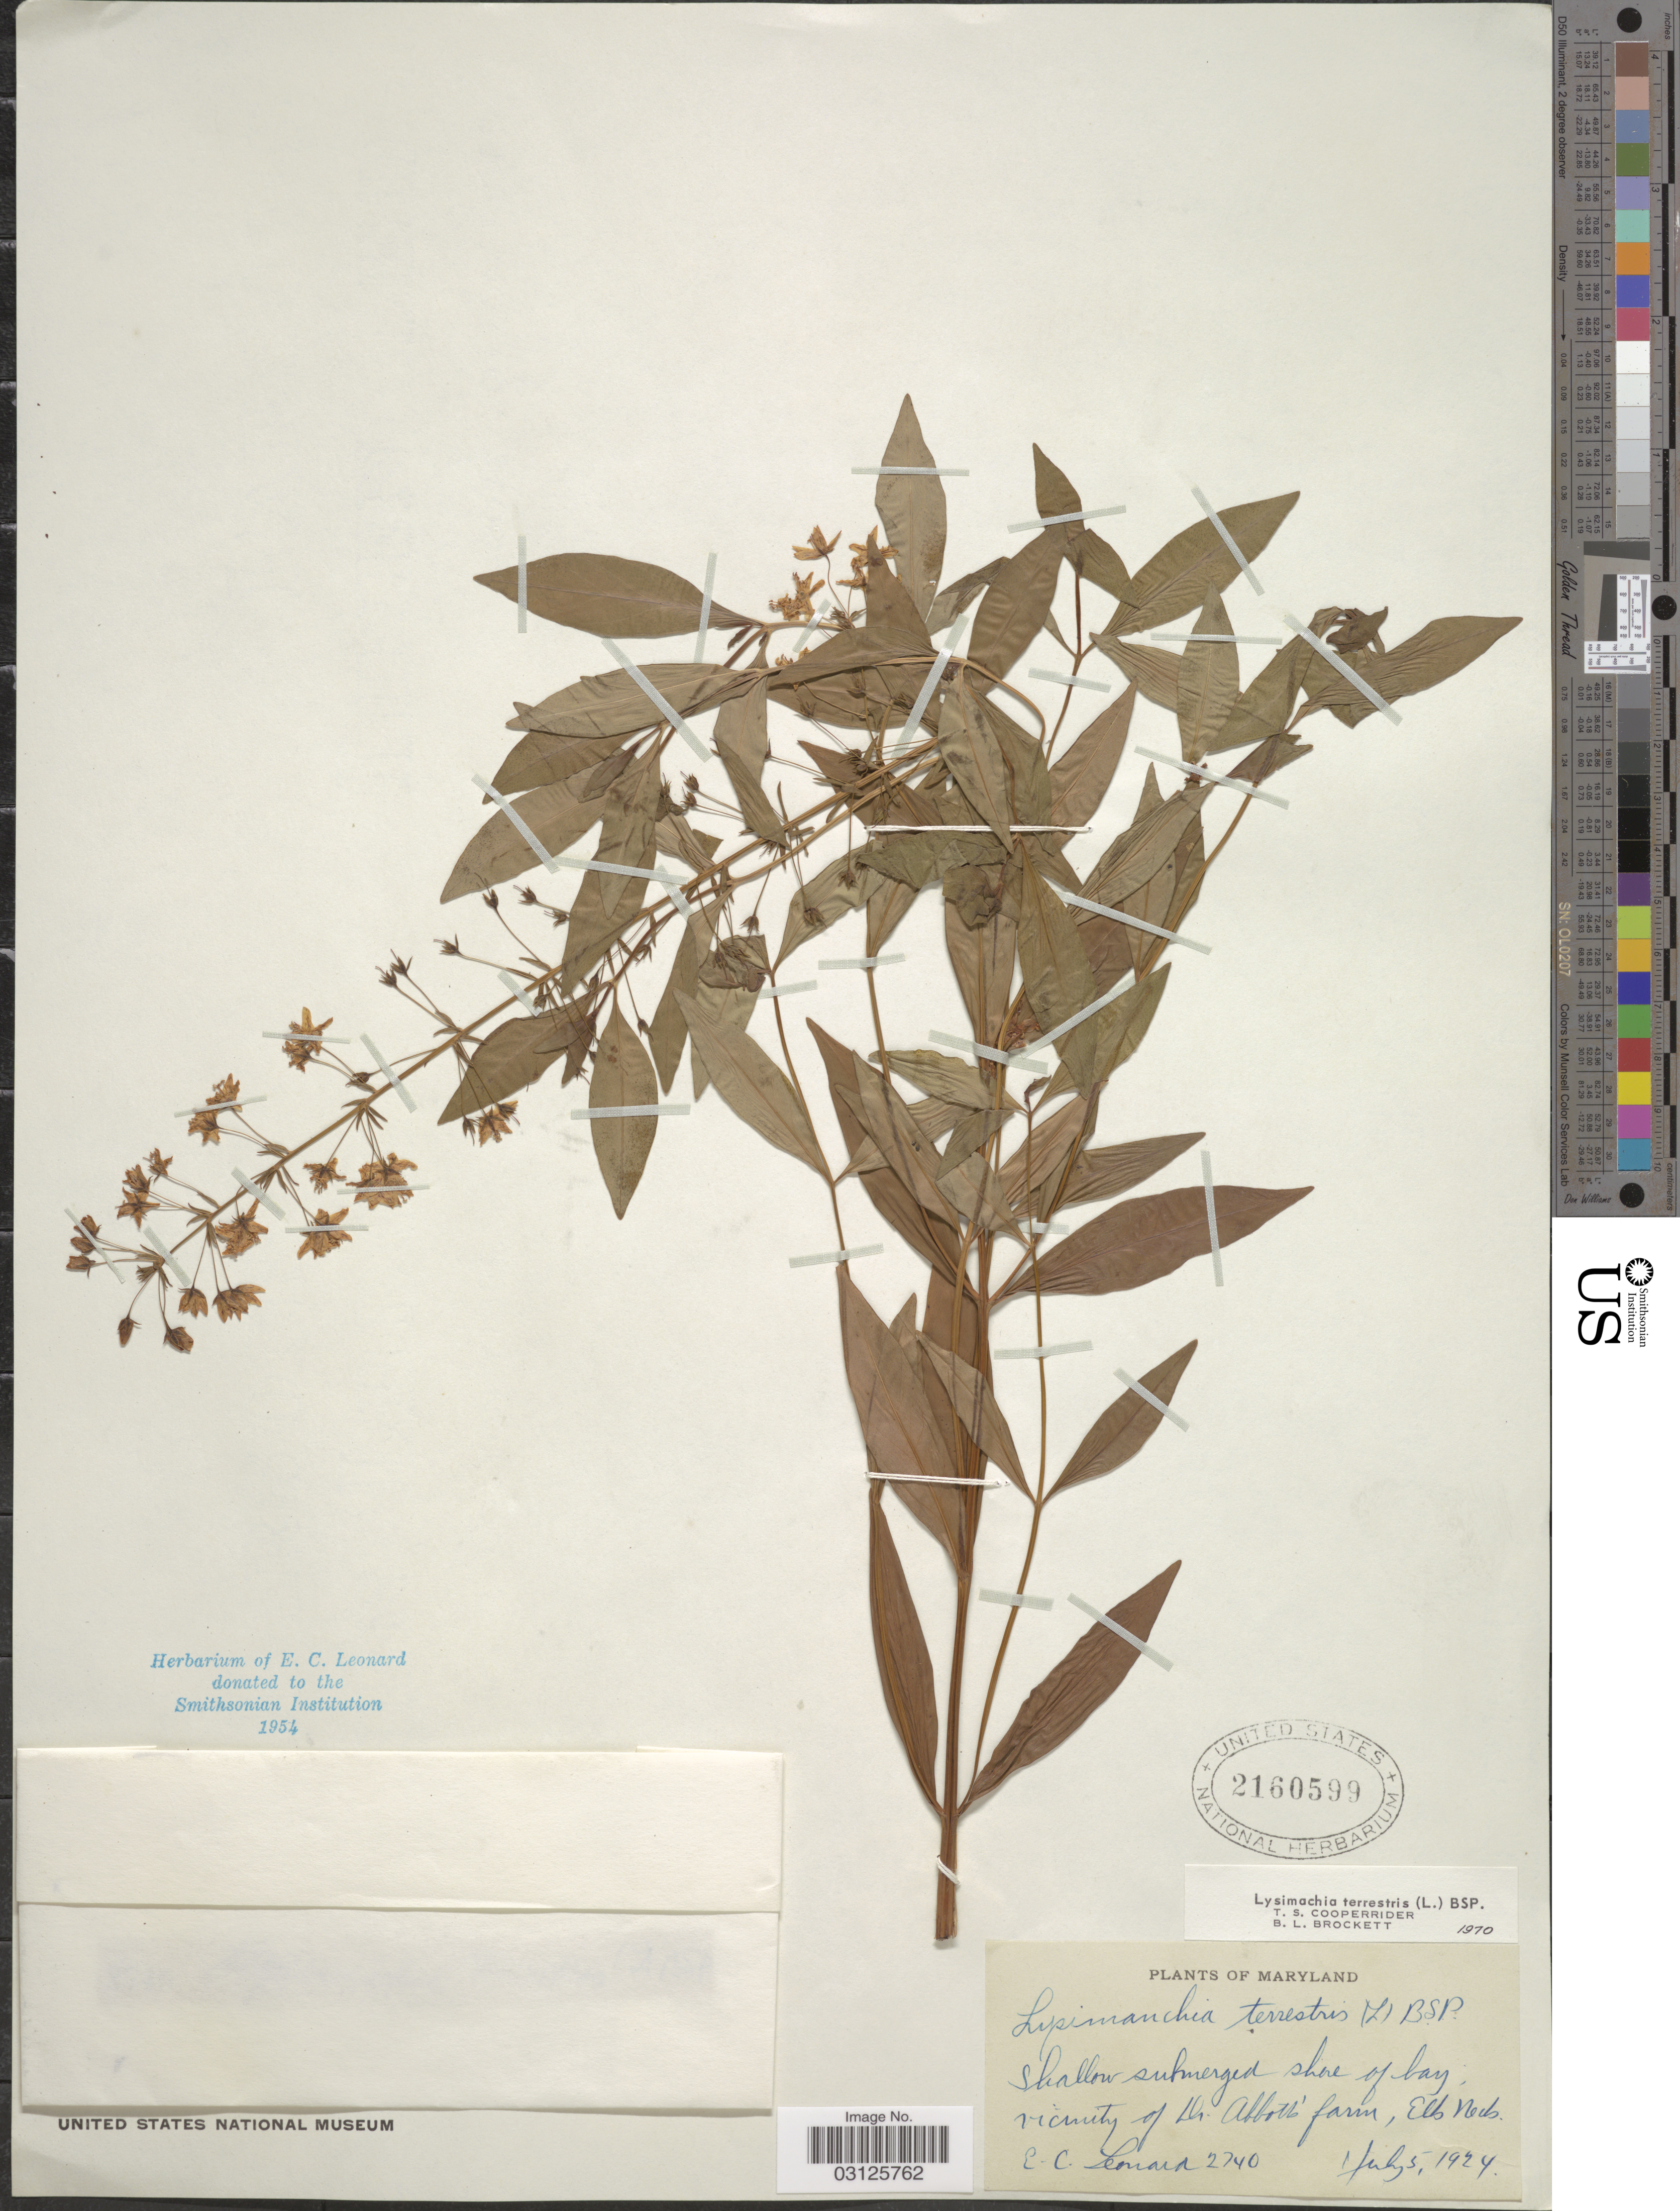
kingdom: Plantae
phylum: Tracheophyta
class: Magnoliopsida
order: Ericales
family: Primulaceae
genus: Lysimachia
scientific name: Lysimachia terrestris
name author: (L.) Britton, Stearns & Poggenb.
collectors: E. C. Leonard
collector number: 2740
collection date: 1924-07-05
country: United States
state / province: Maryland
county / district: Cecil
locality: Shallow submerged shore of bay, vicinity of Dr. Abott's farm, Elk Neck.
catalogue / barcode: US 2160599